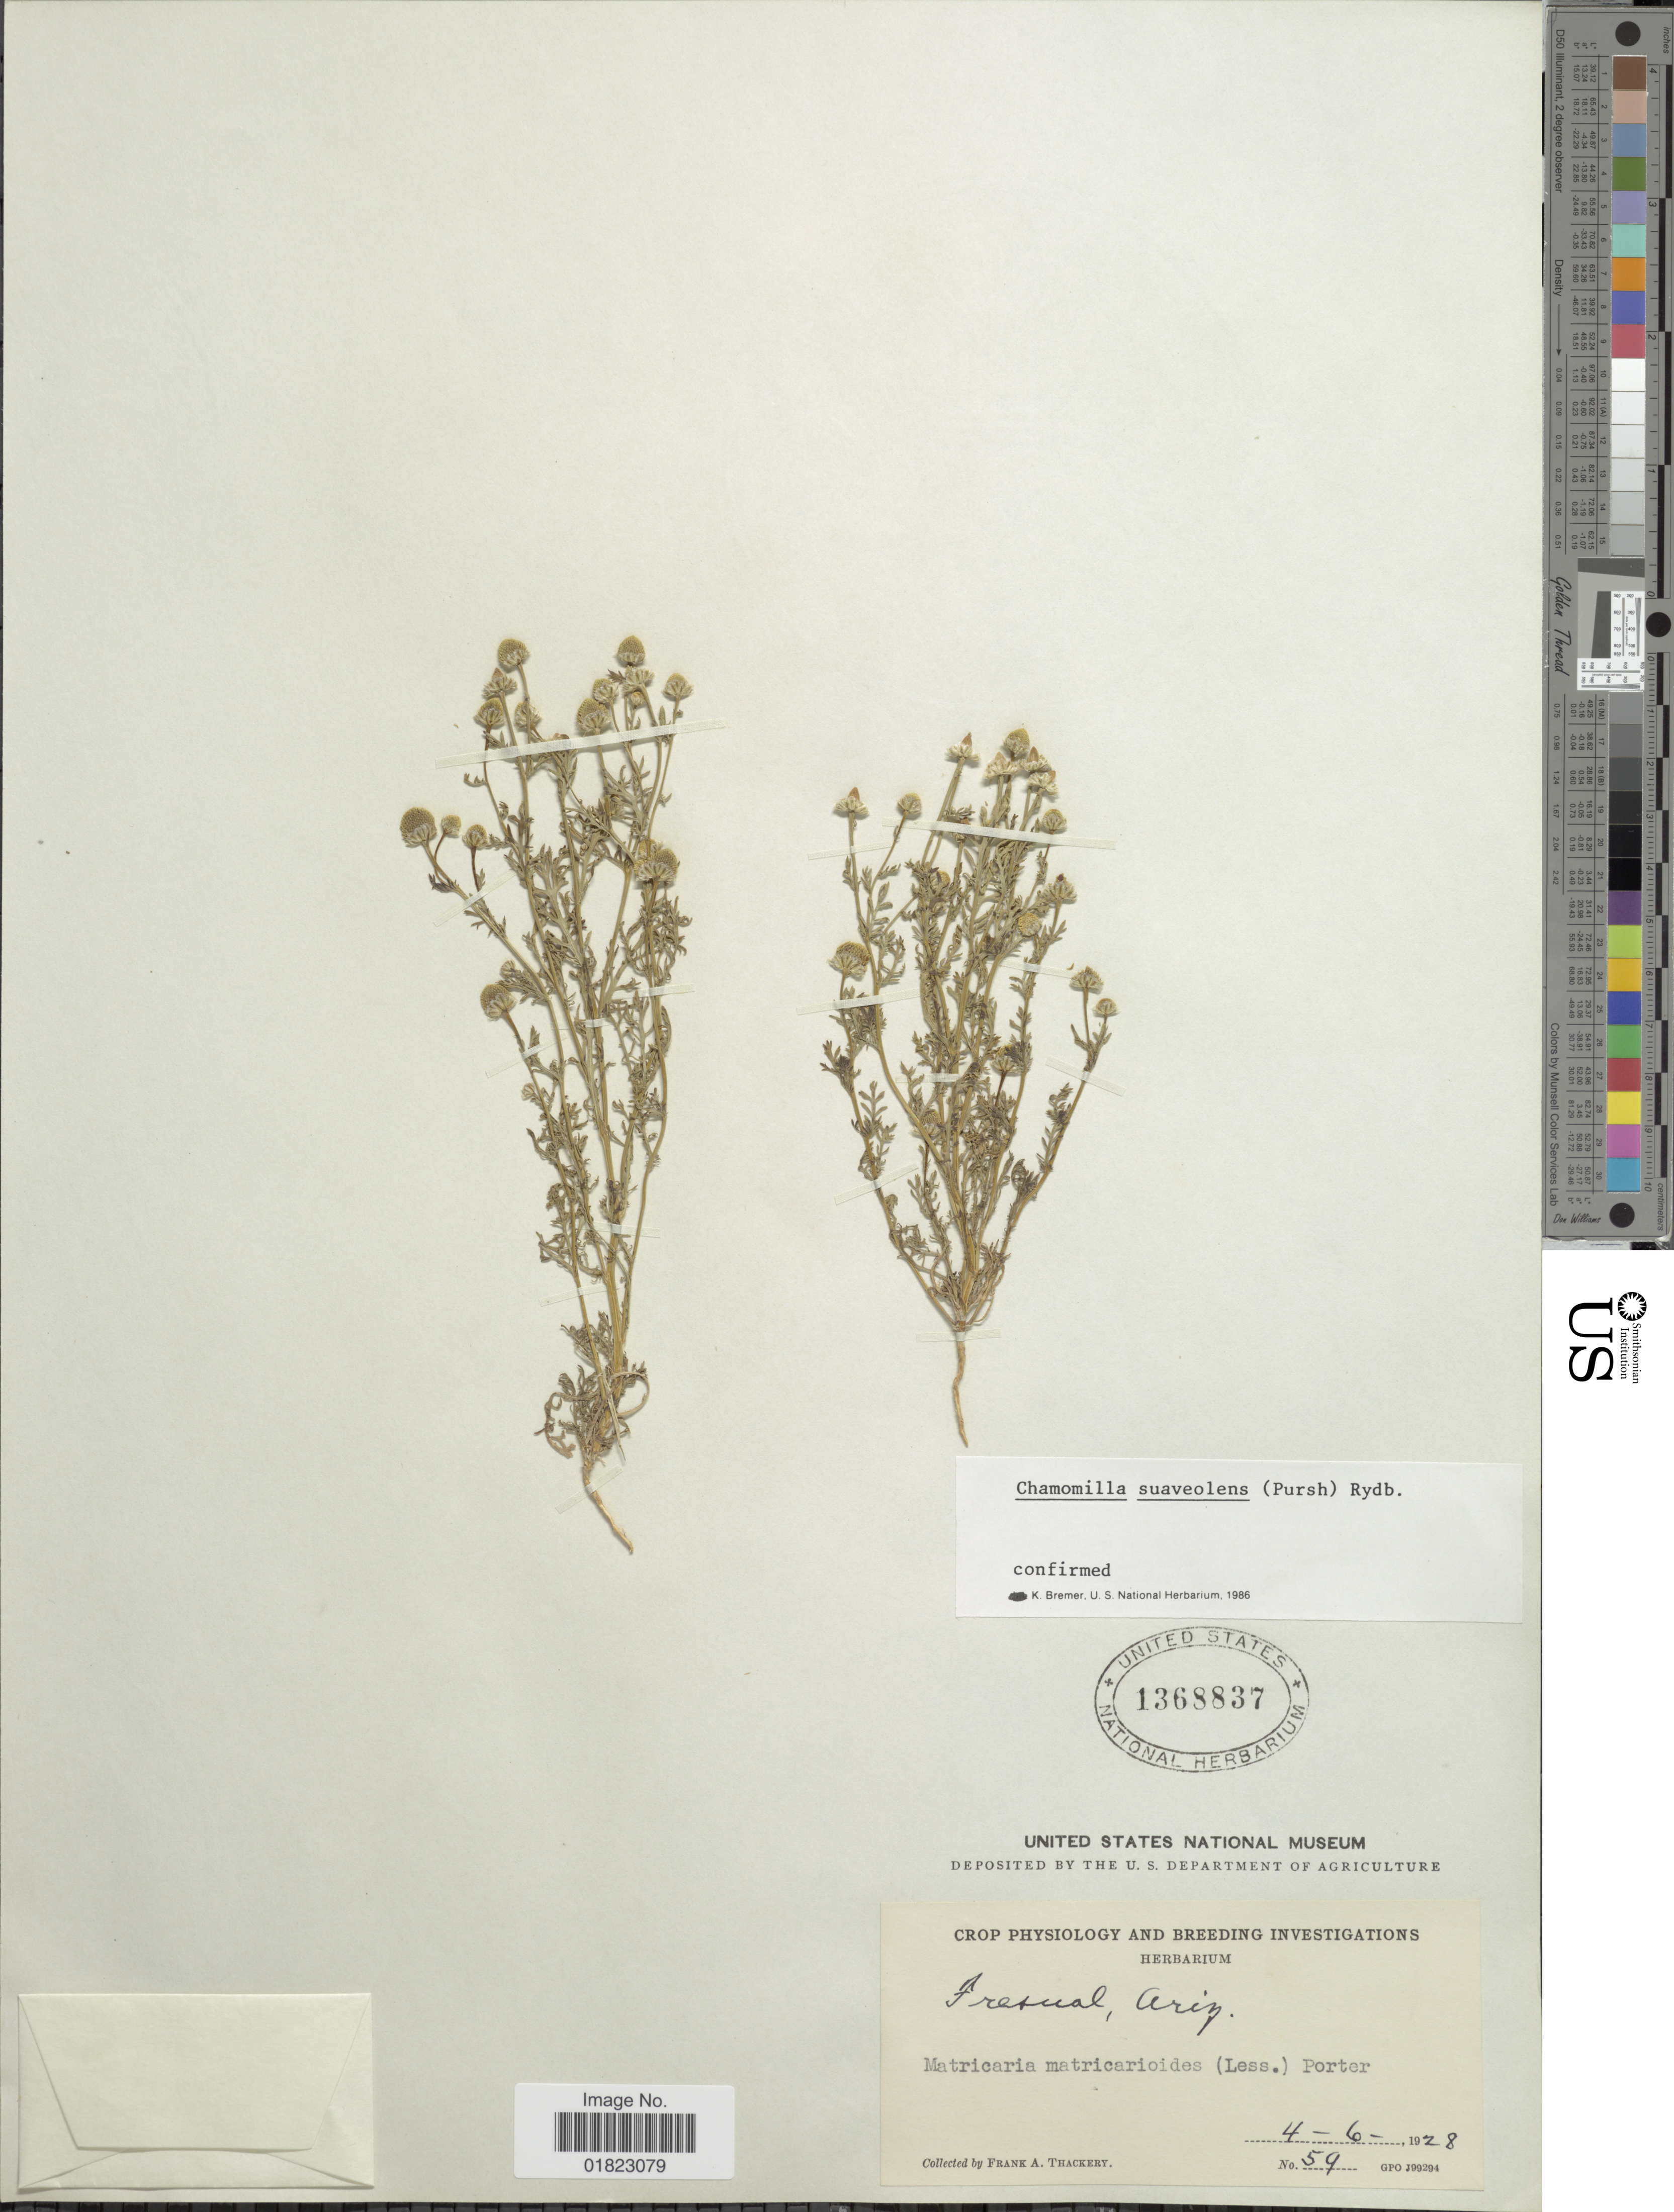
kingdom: Plantae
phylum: Tracheophyta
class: Magnoliopsida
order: Asterales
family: Asteraceae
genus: Matricaria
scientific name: Matricaria matricarioides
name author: (Less.) Porter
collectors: F. Thackery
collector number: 59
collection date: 1928-06-04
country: United States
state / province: Arizona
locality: Fresual, Ariz.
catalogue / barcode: US 1368837